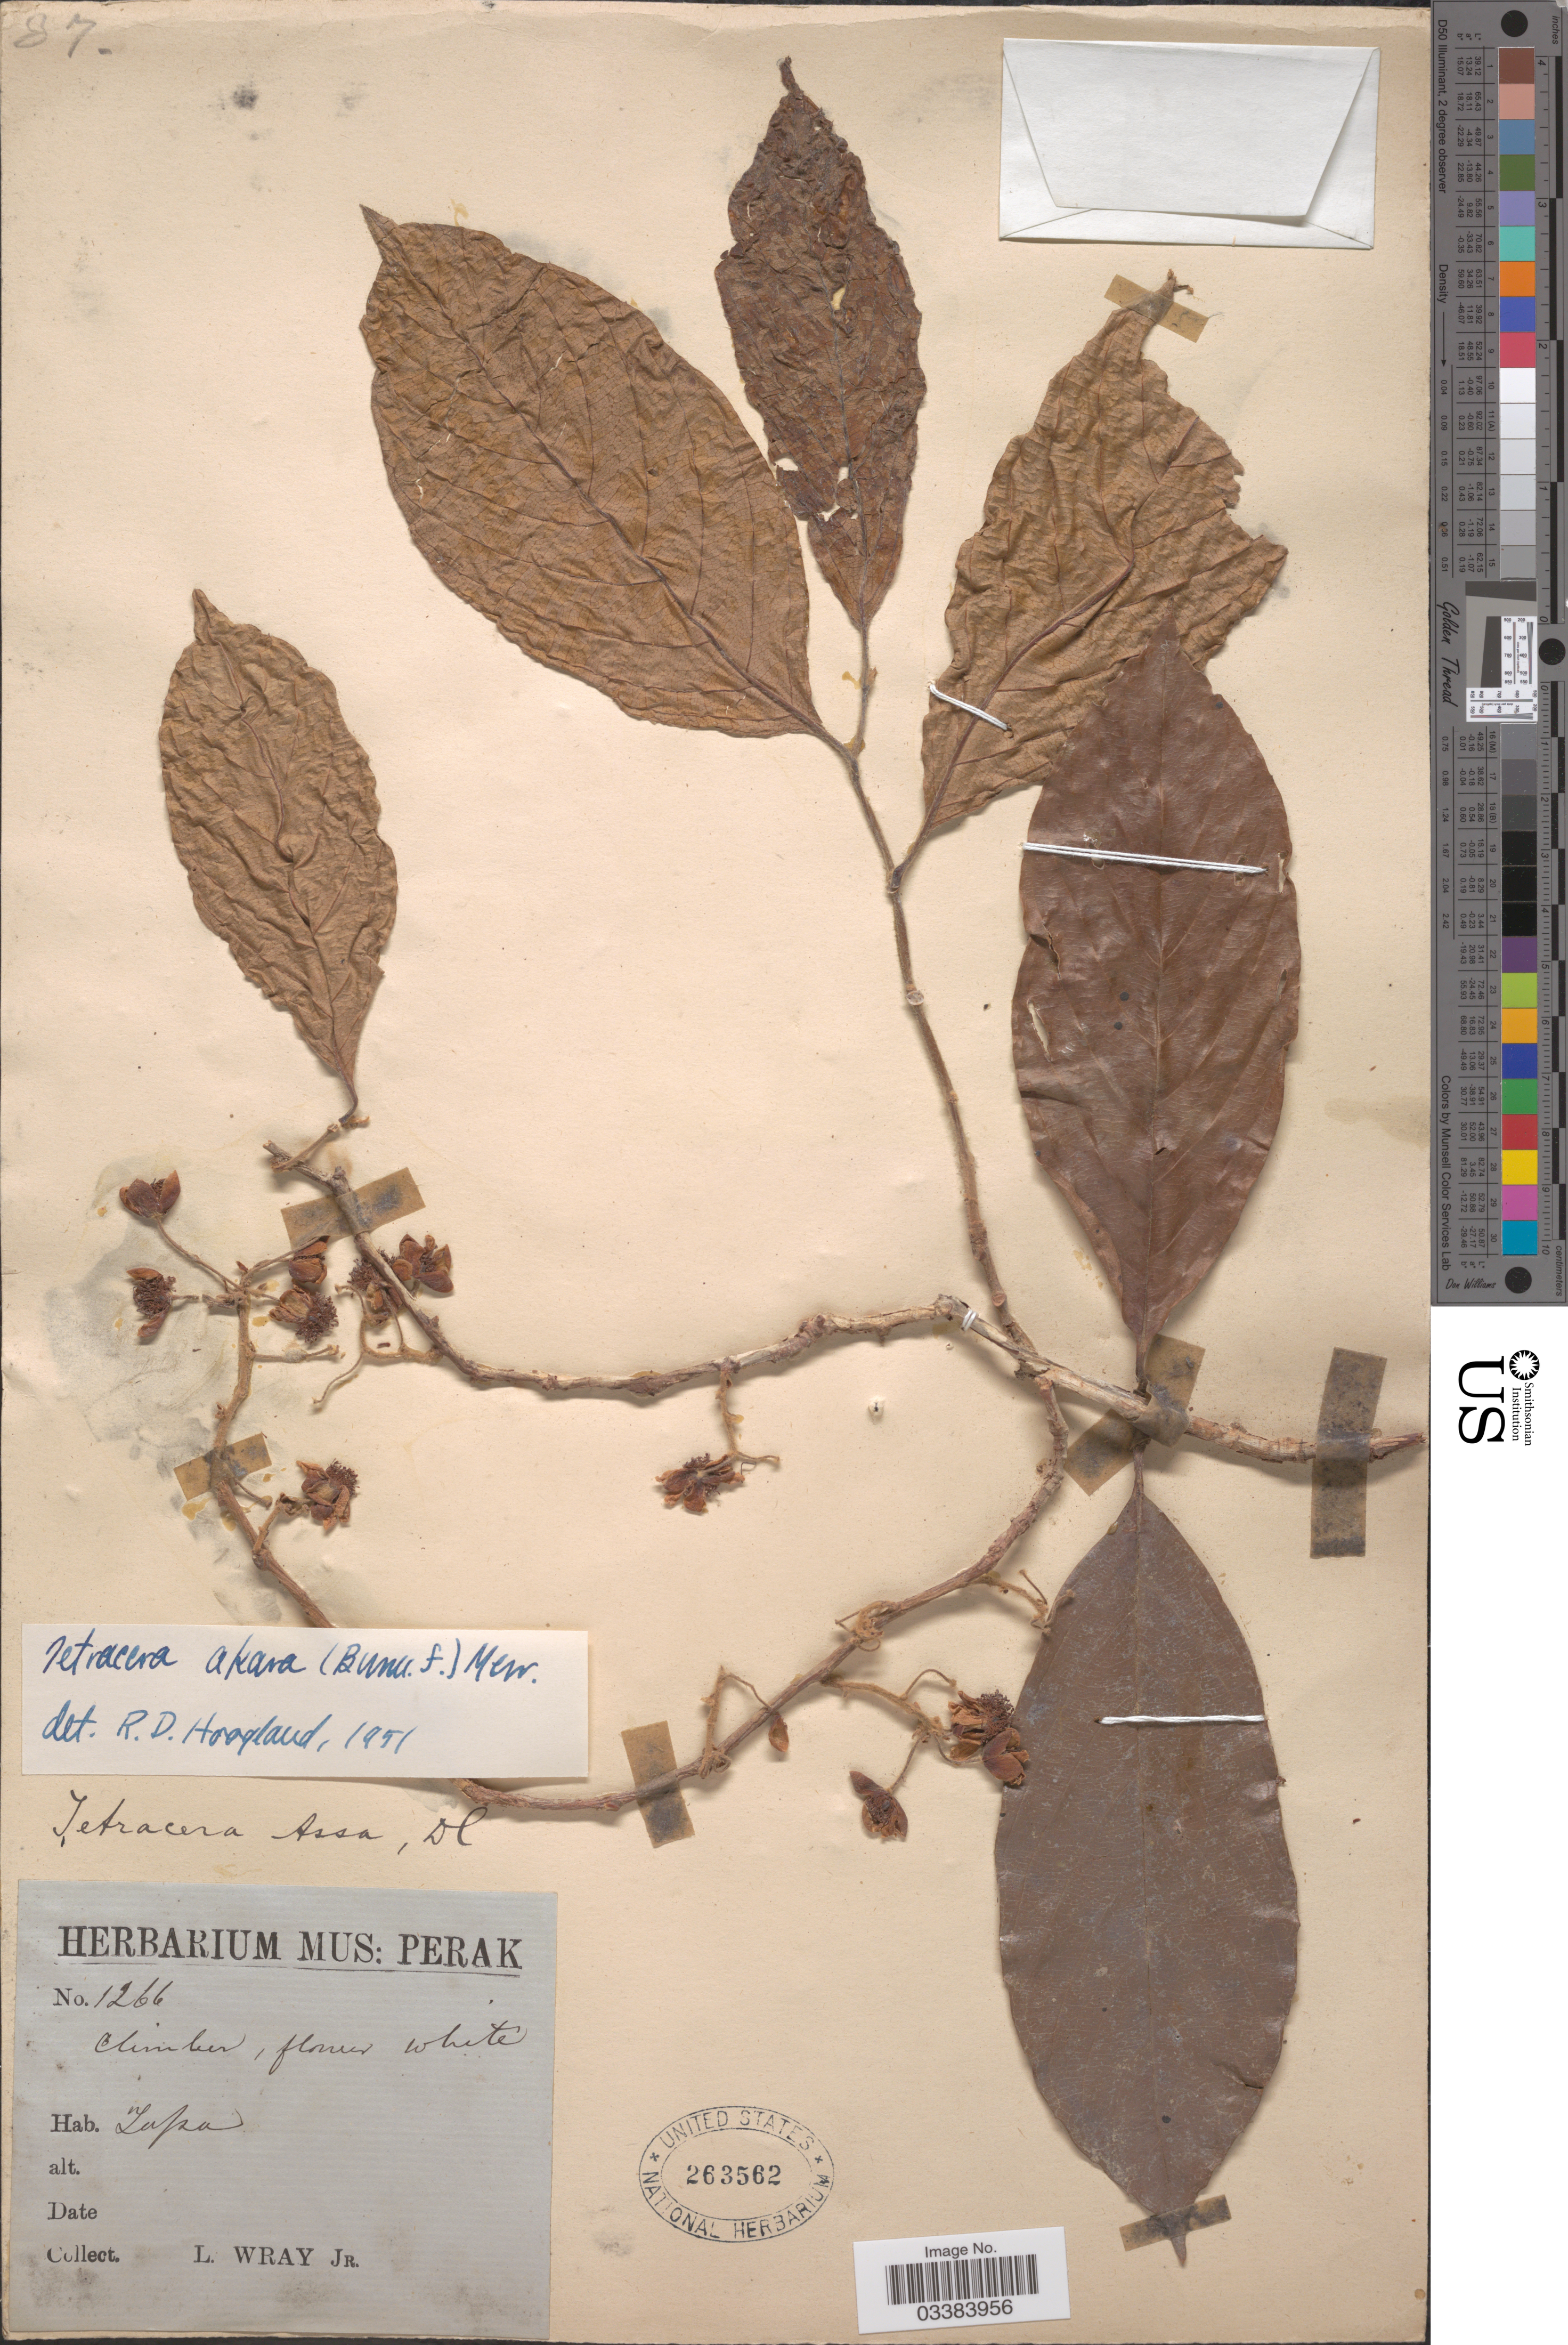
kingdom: Plantae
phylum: Tracheophyta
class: Magnoliopsida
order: Dilleniales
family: Dilleniaceae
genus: Tetracera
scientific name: Tetracera akara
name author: Hook. f.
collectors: L. Wray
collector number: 1266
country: Malaysia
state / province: Perak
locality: Japa [interpreted].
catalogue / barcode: US 263562